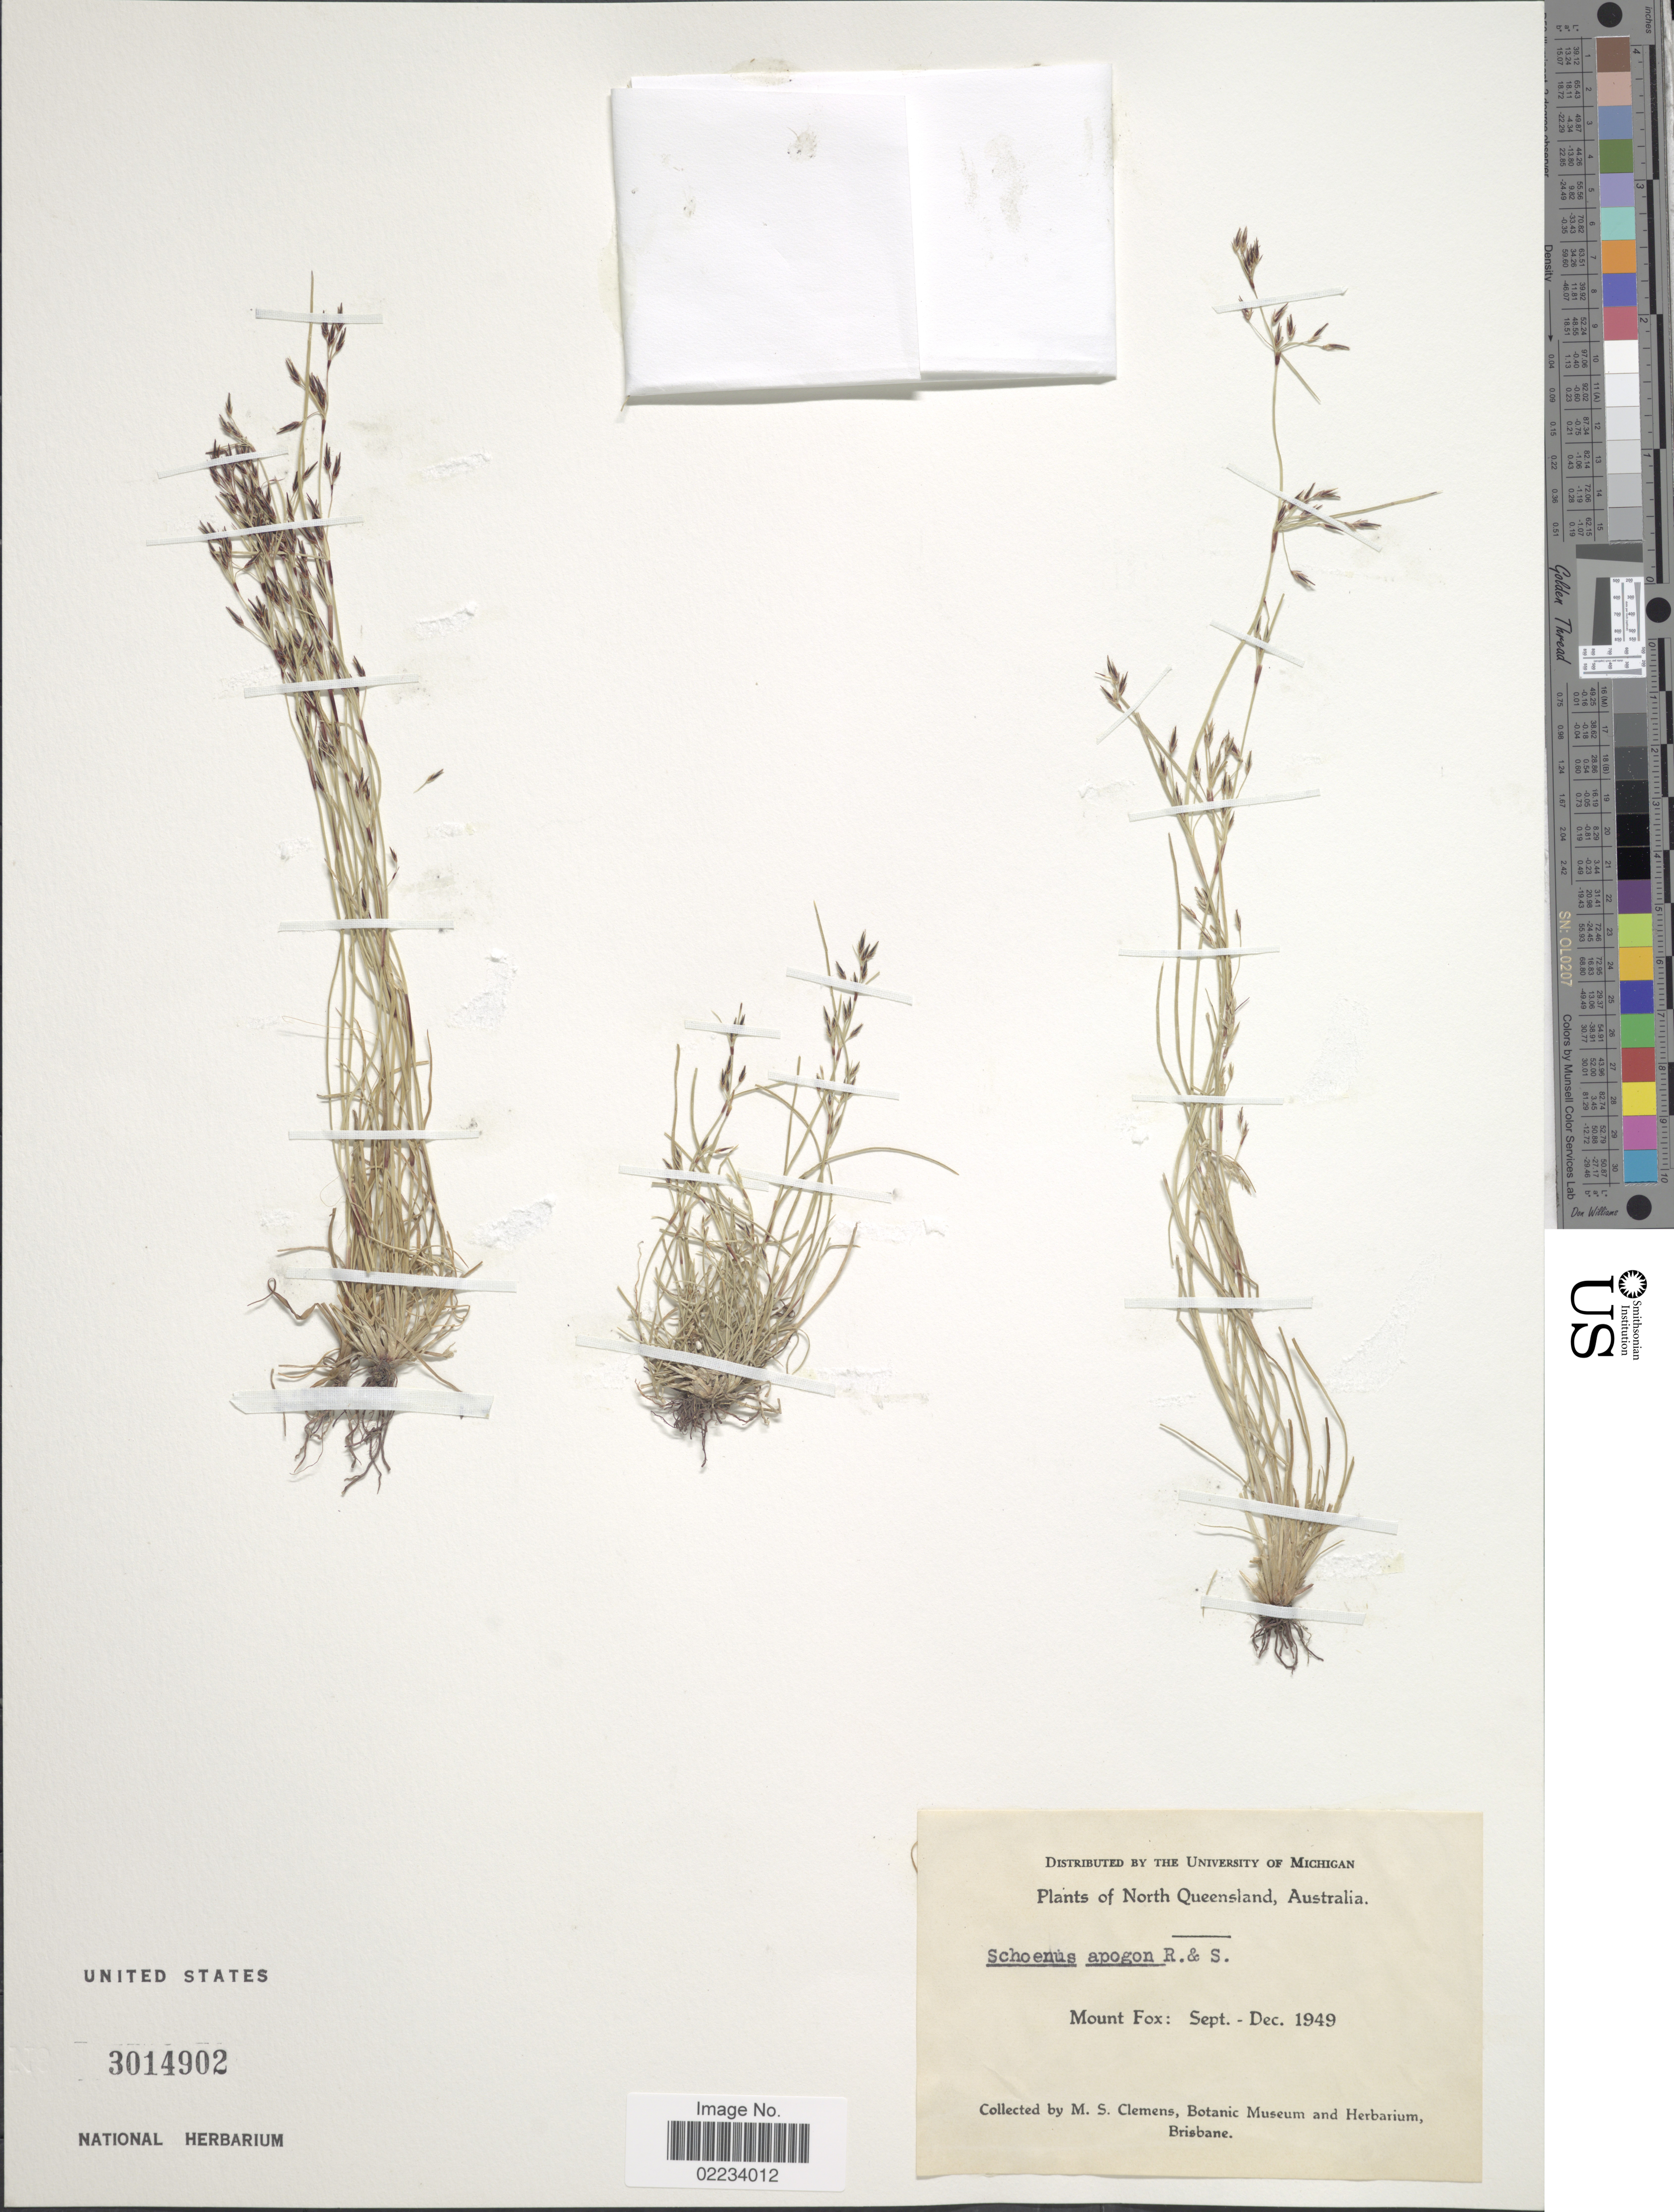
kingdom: Plantae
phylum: Tracheophyta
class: Liliopsida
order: Poales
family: Cyperaceae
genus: Schoenus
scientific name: Schoenus apogon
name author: Roem. & Schult.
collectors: M. S. Clemens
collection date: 1949-09/1949-12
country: Australia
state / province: Queensland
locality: North Queensland, Mount Fox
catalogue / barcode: US 3014902